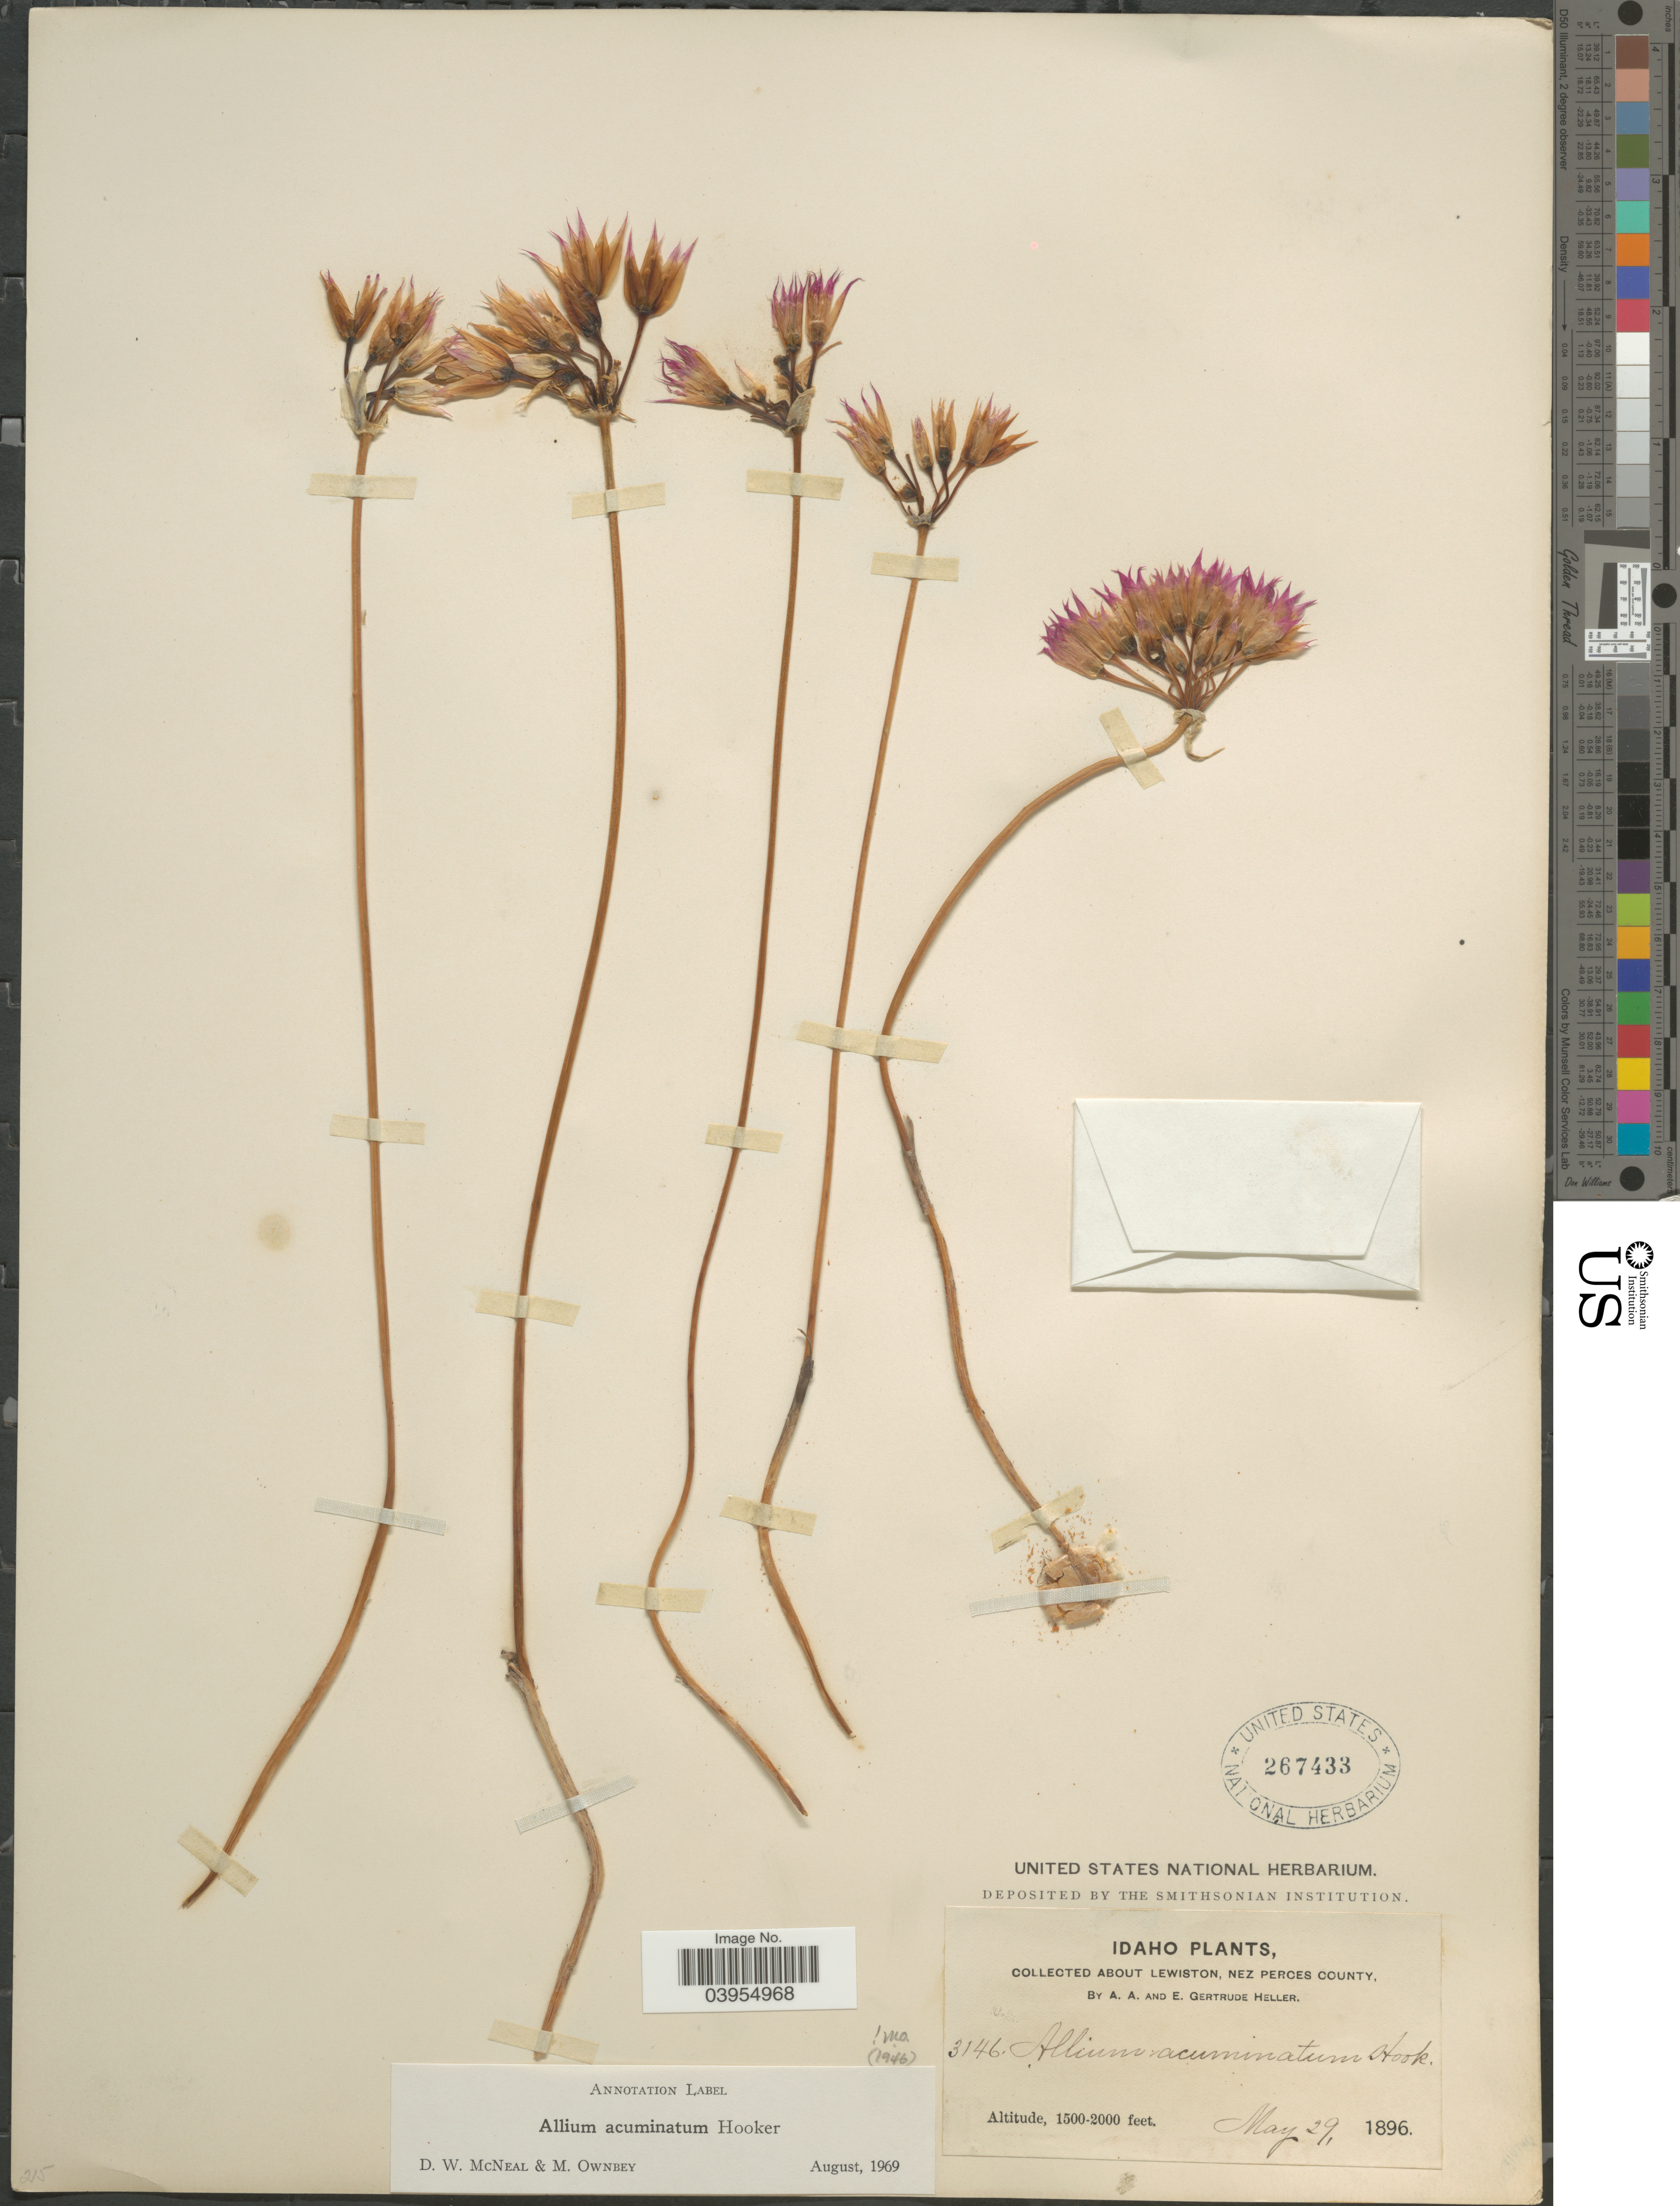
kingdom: Plantae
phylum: Tracheophyta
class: Liliopsida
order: Asparagales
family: Amaryllidaceae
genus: Allium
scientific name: Allium acuminatum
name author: Hook.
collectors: A. A. Heller & E. G. Heller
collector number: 3146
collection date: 1896-05-29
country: United States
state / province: Idaho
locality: About Lewiston, Nez Perces County.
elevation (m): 457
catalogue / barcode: US 267433